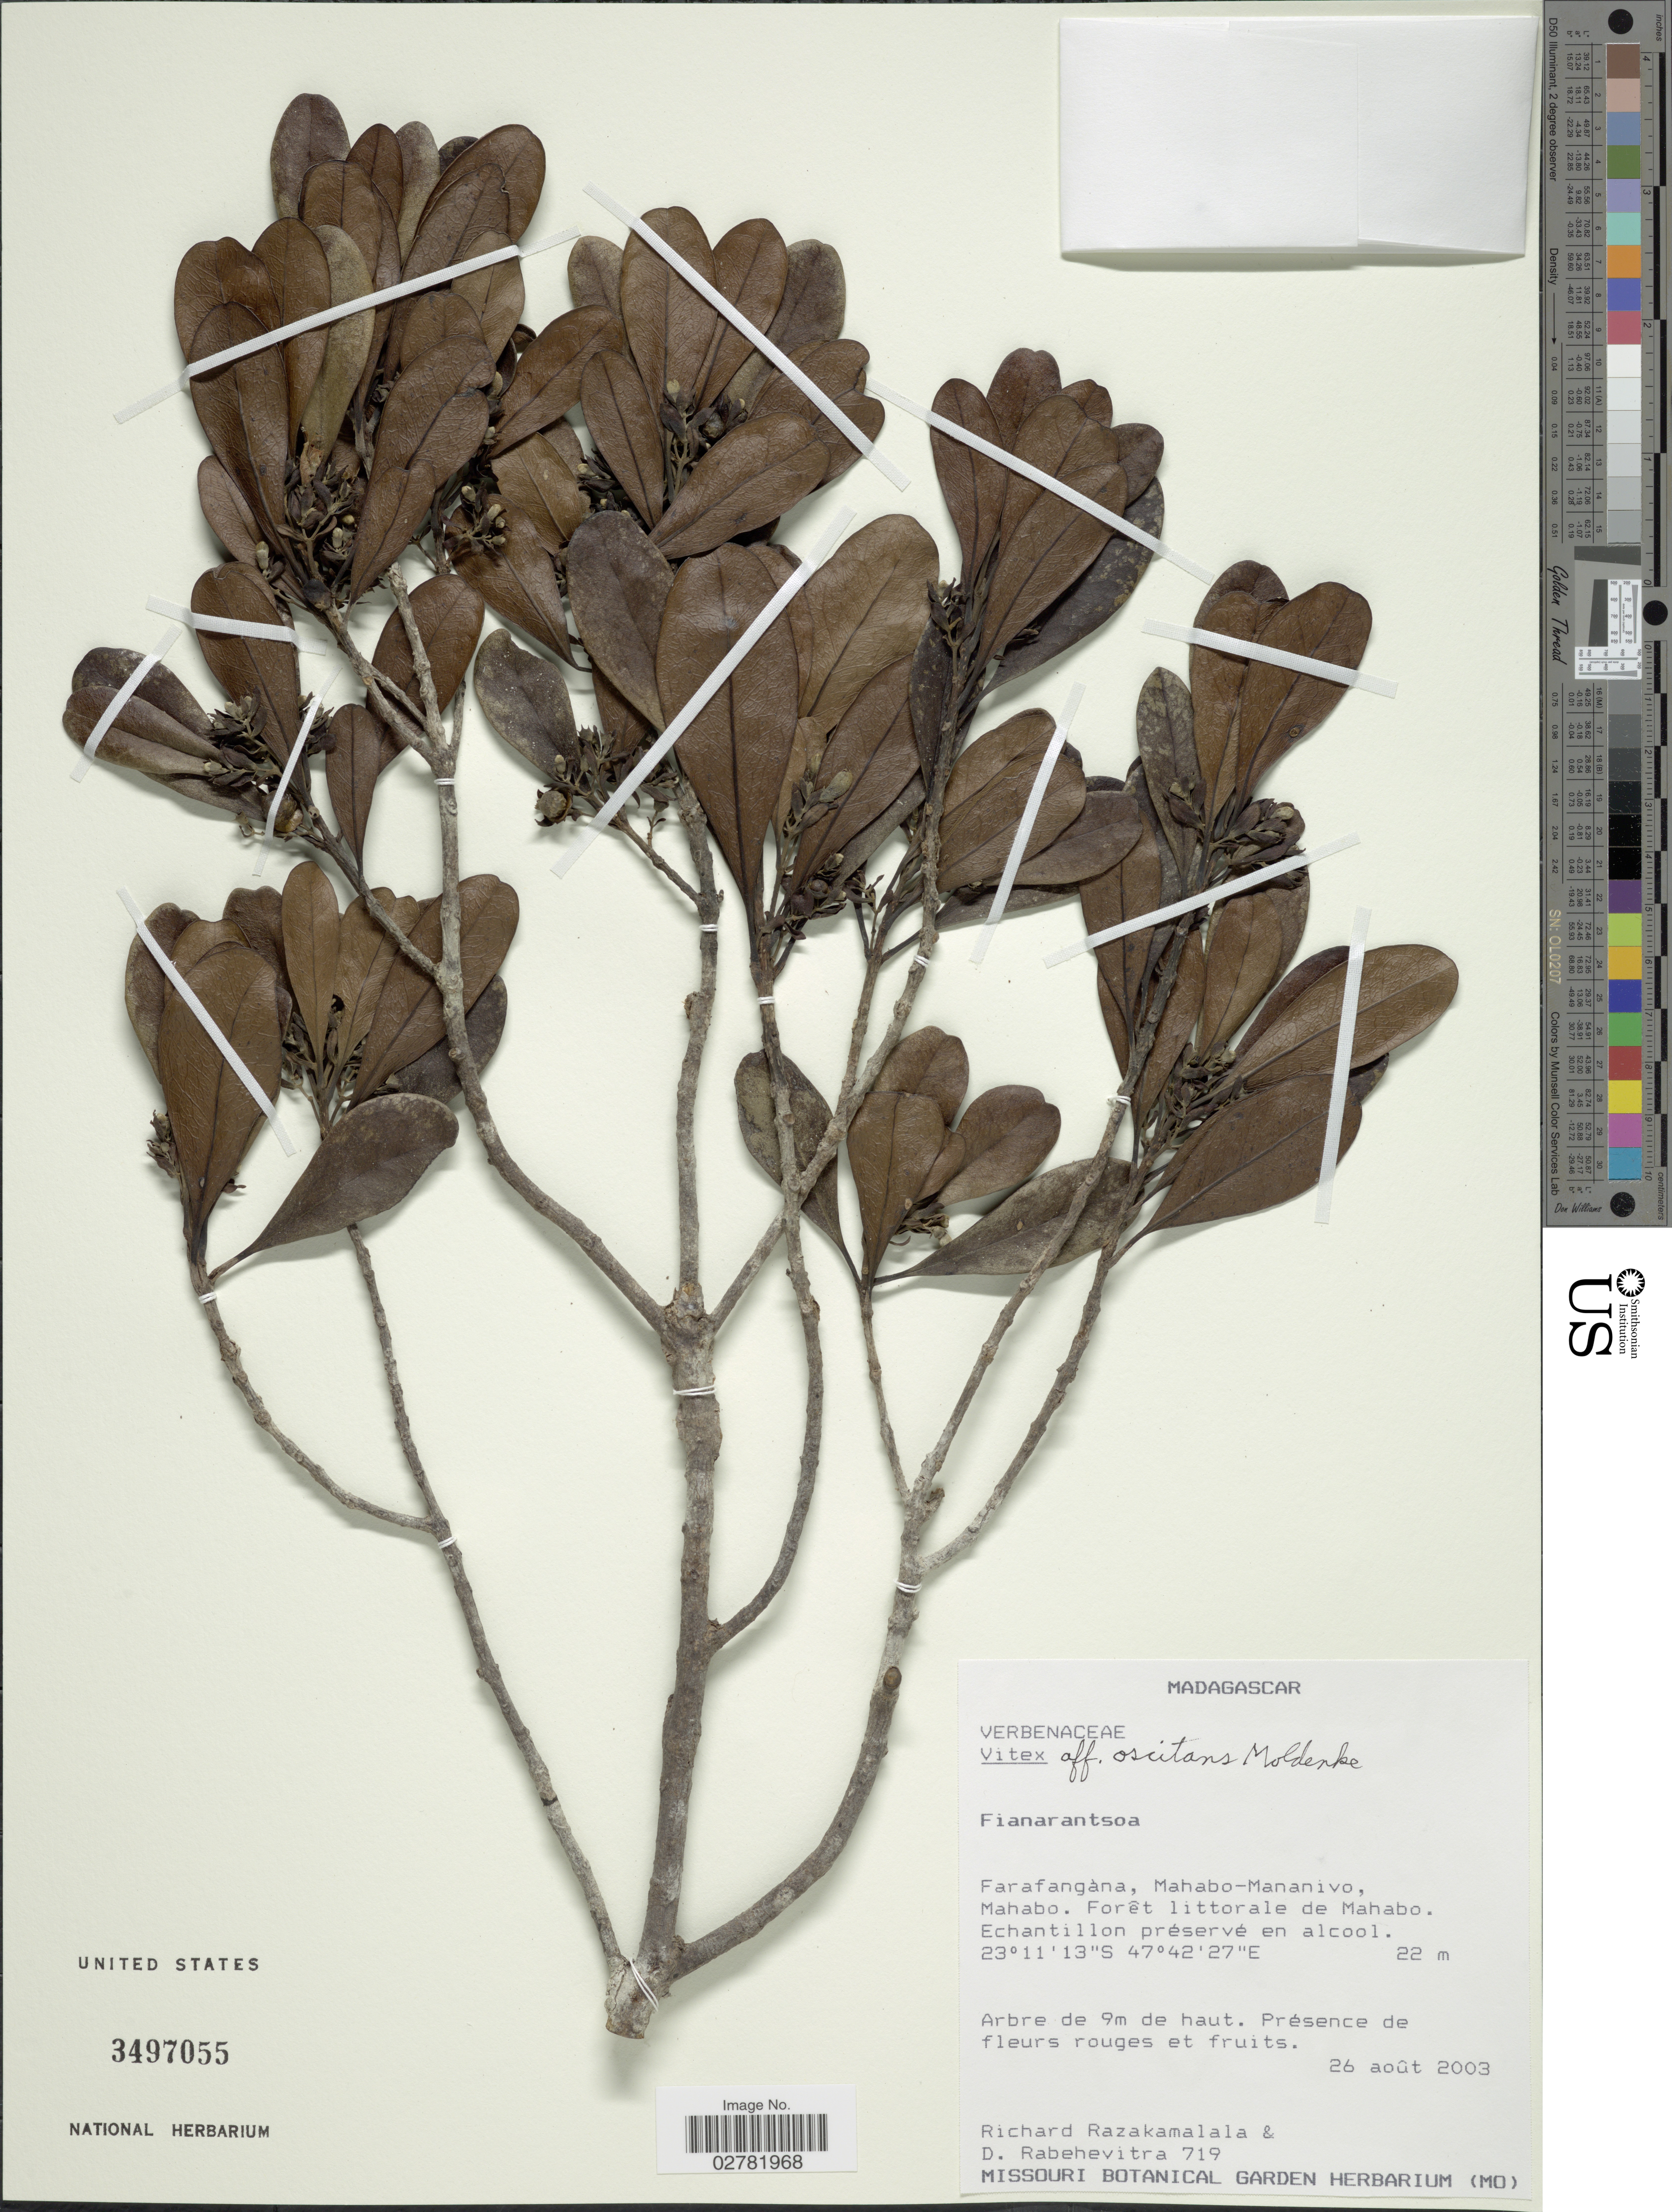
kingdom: Plantae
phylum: Tracheophyta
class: Magnoliopsida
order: Lamiales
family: Lamiaceae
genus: Vitex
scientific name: Vitex oscitans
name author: Moldenke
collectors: R. Razakamalala & D. Rabehevitra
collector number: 719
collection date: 2003-08-26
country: Madagascar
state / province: Menabe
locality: Farafangàna, Mahabo-Mananivo, Mahabo. Forêt littorale de Mahabo.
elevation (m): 22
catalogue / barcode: US 3497055